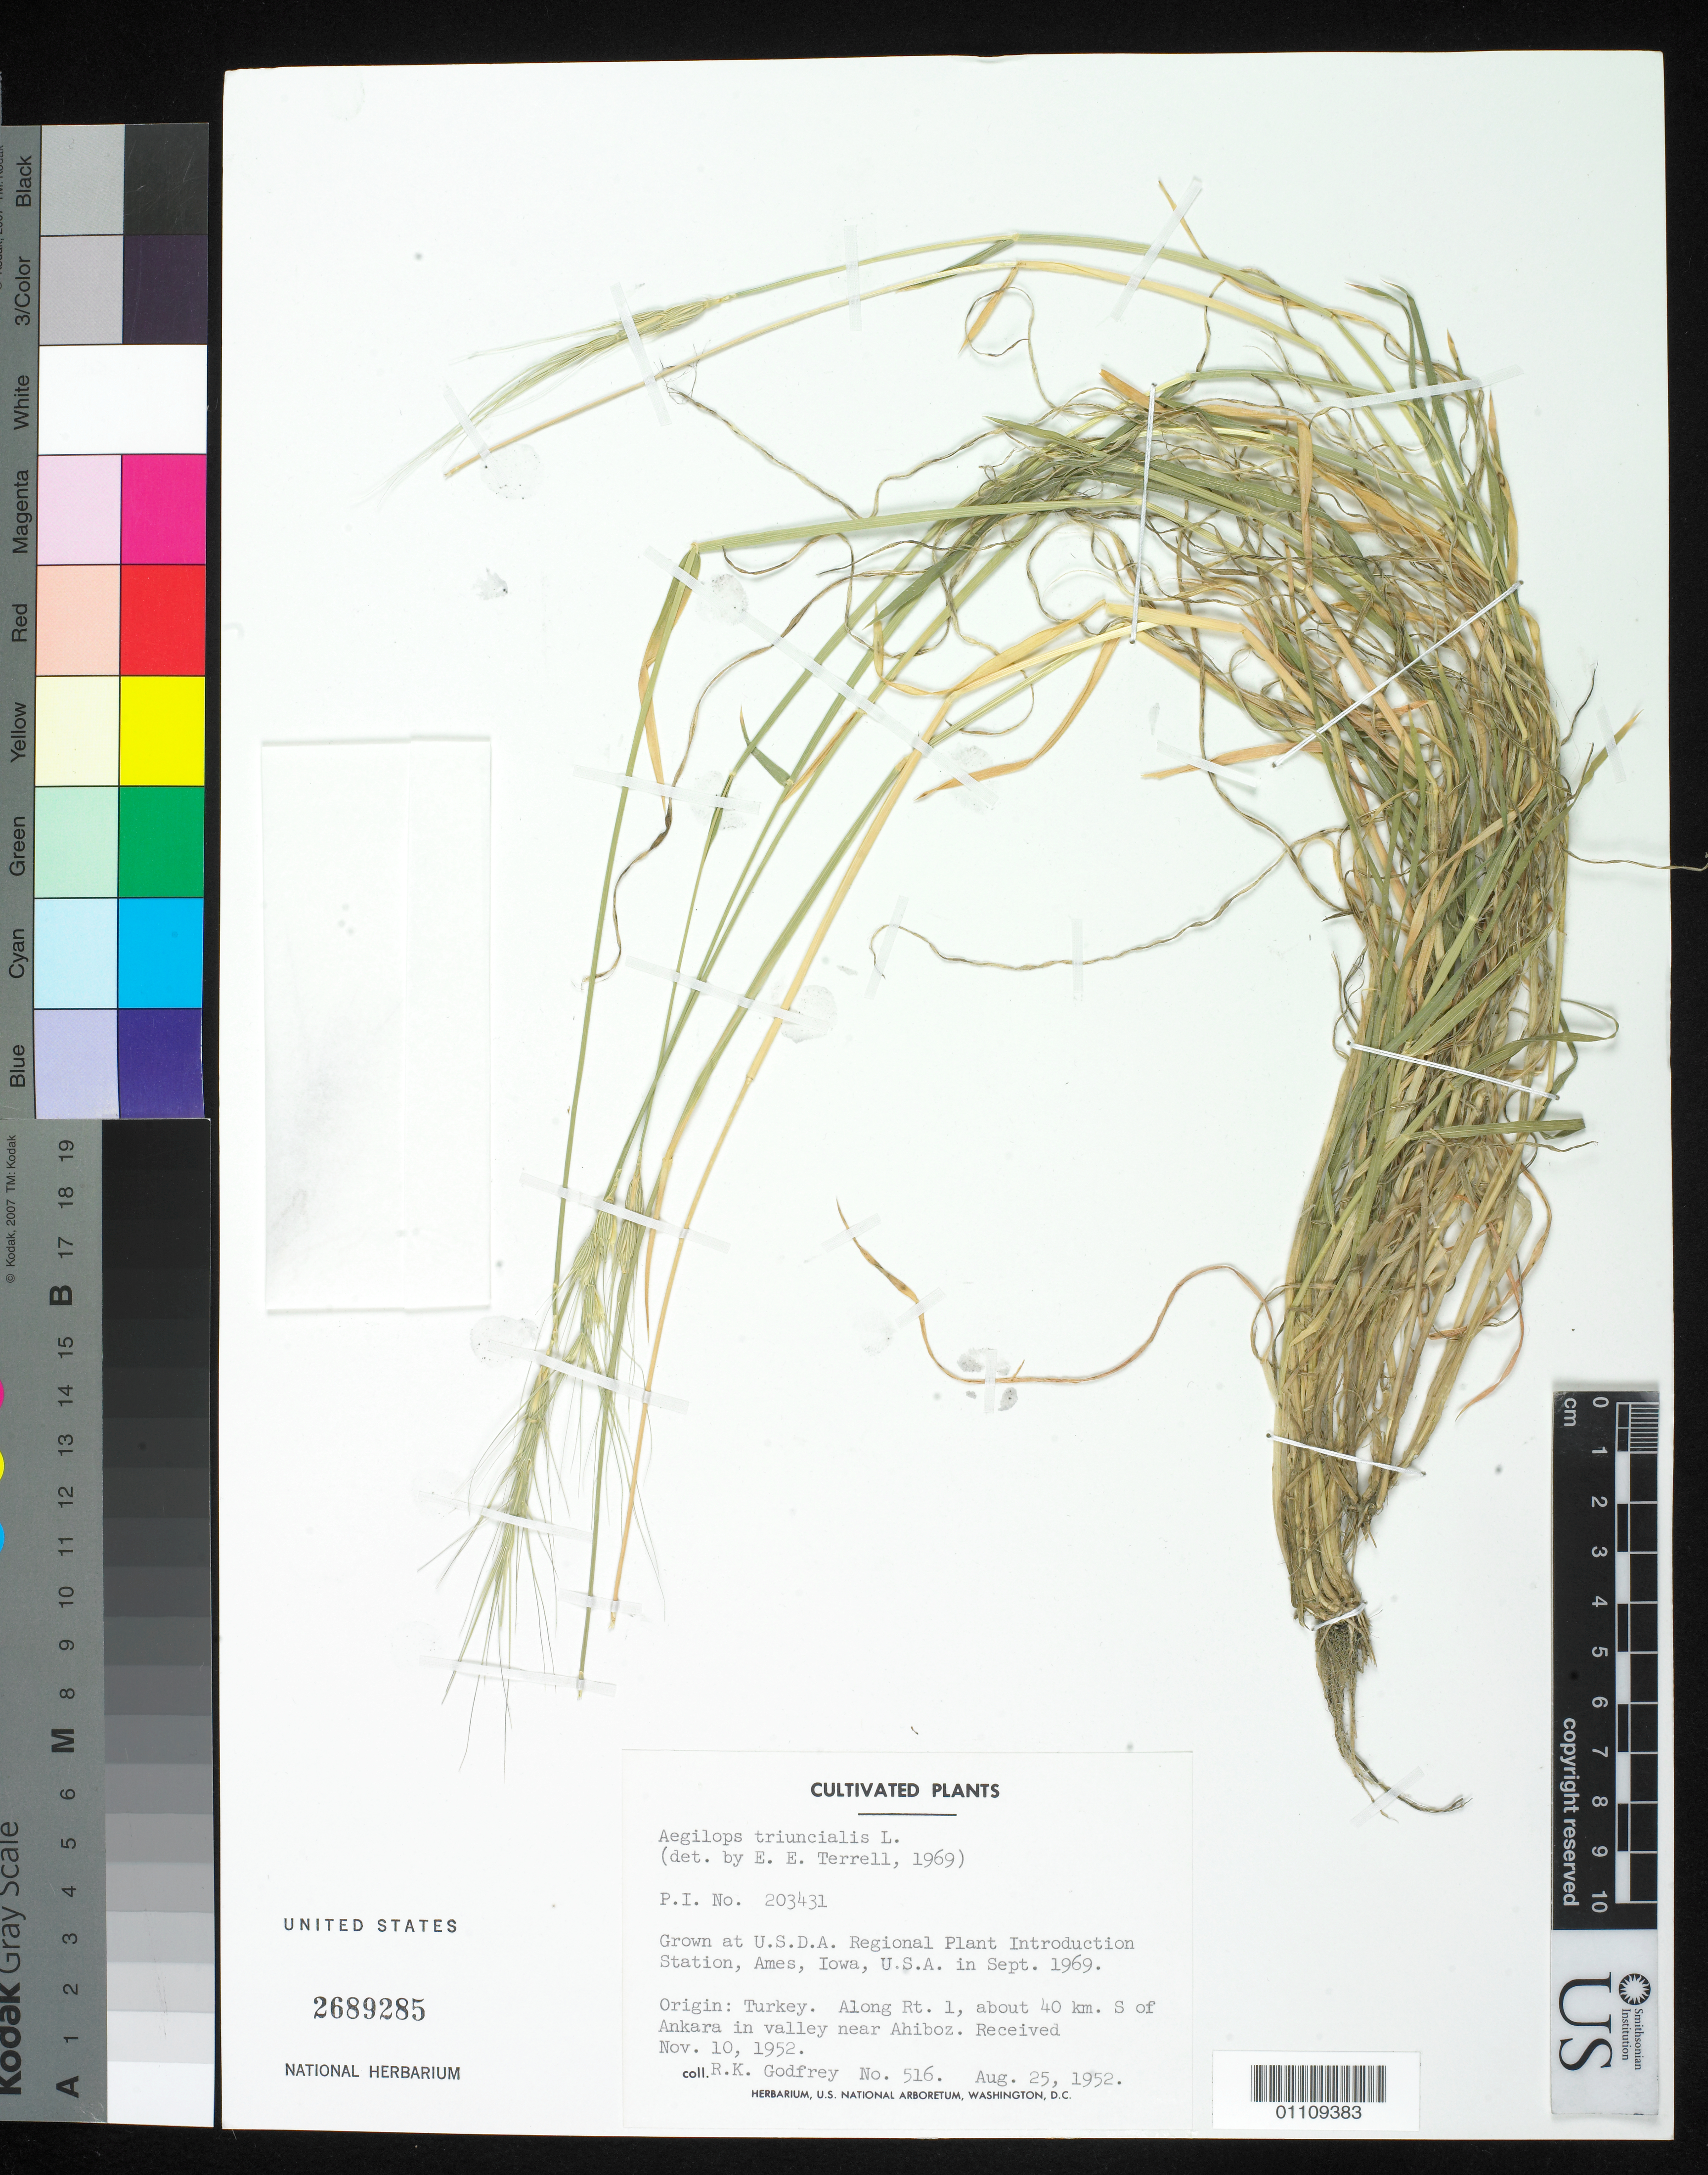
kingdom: Plantae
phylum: Tracheophyta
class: Liliopsida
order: Poales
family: Poaceae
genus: Aegilops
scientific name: Aegilops triuncialis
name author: L.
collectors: R. K. Godfrey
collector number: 516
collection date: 1952-08-25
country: United States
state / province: Iowa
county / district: Story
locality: Grown at U.S.D.A Regional Plant Introduction Station, Ames.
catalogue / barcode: US 2689285